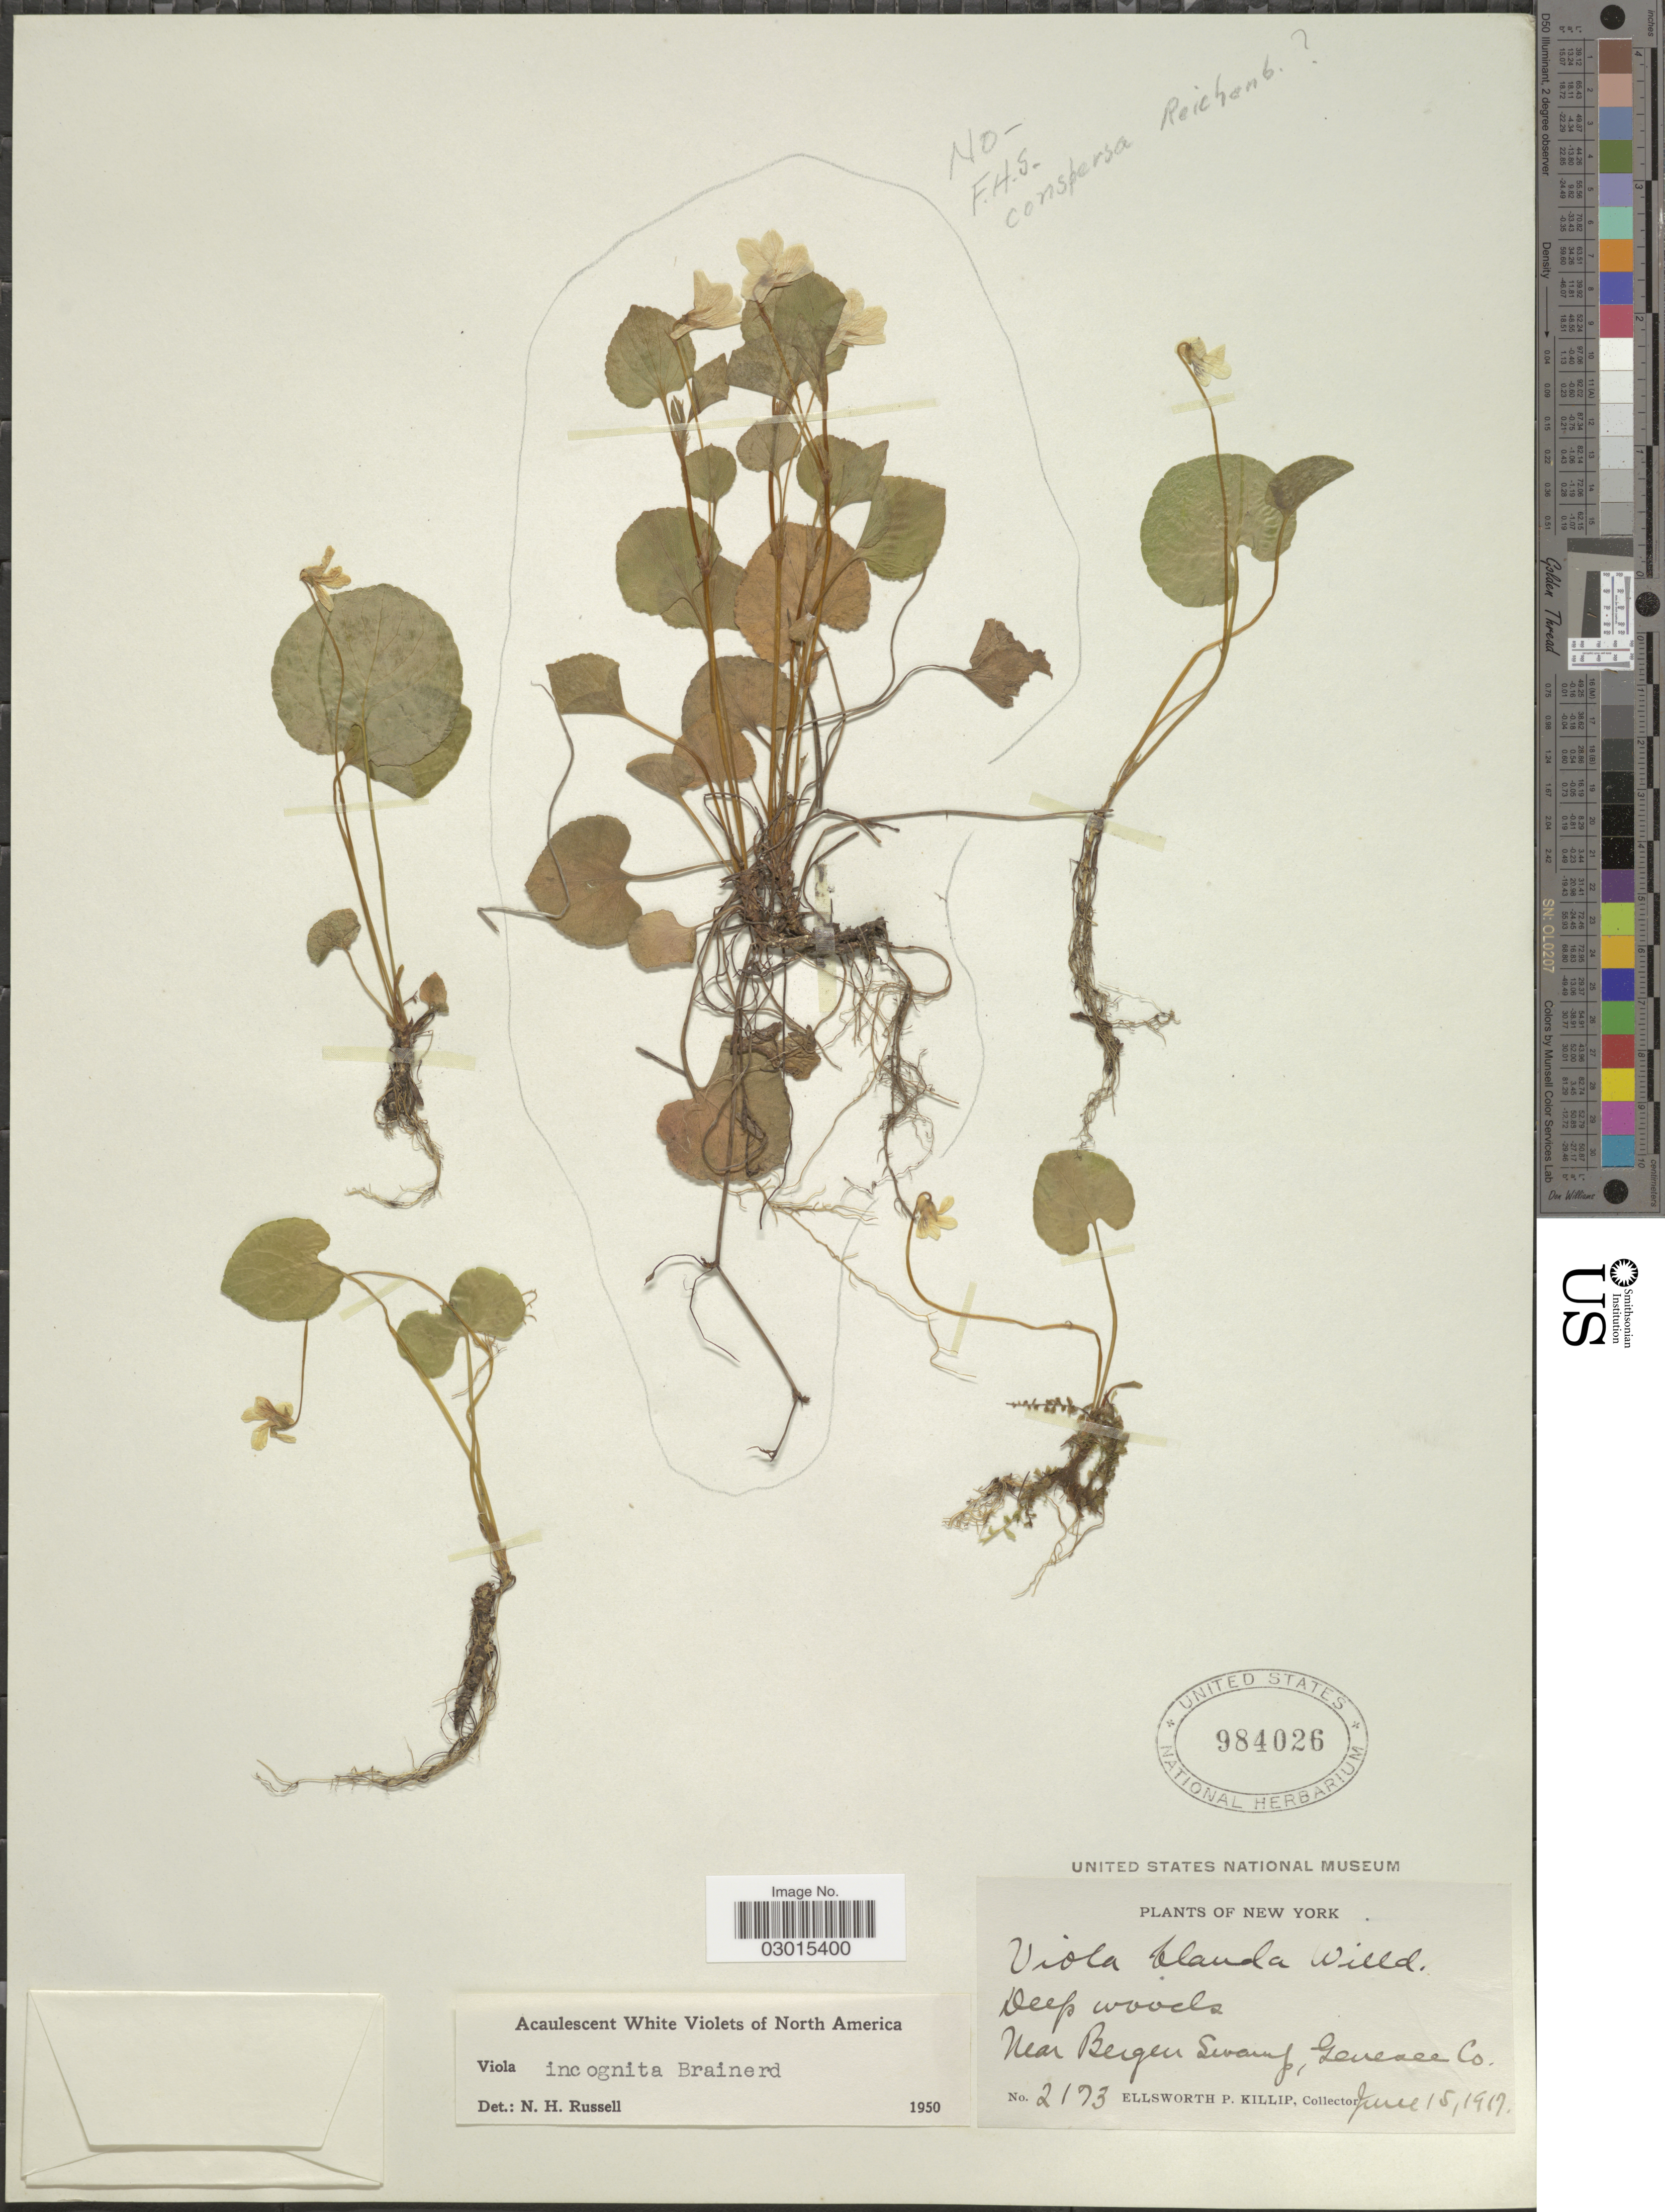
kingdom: Plantae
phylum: Tracheophyta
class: Magnoliopsida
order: Malpighiales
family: Violaceae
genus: Viola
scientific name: Viola incognita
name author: Brainerd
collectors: E. P. Killip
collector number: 2173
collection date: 1917-06-15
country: United States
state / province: New York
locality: Near Bergen Swamp, Genesee Co.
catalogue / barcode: US 984026